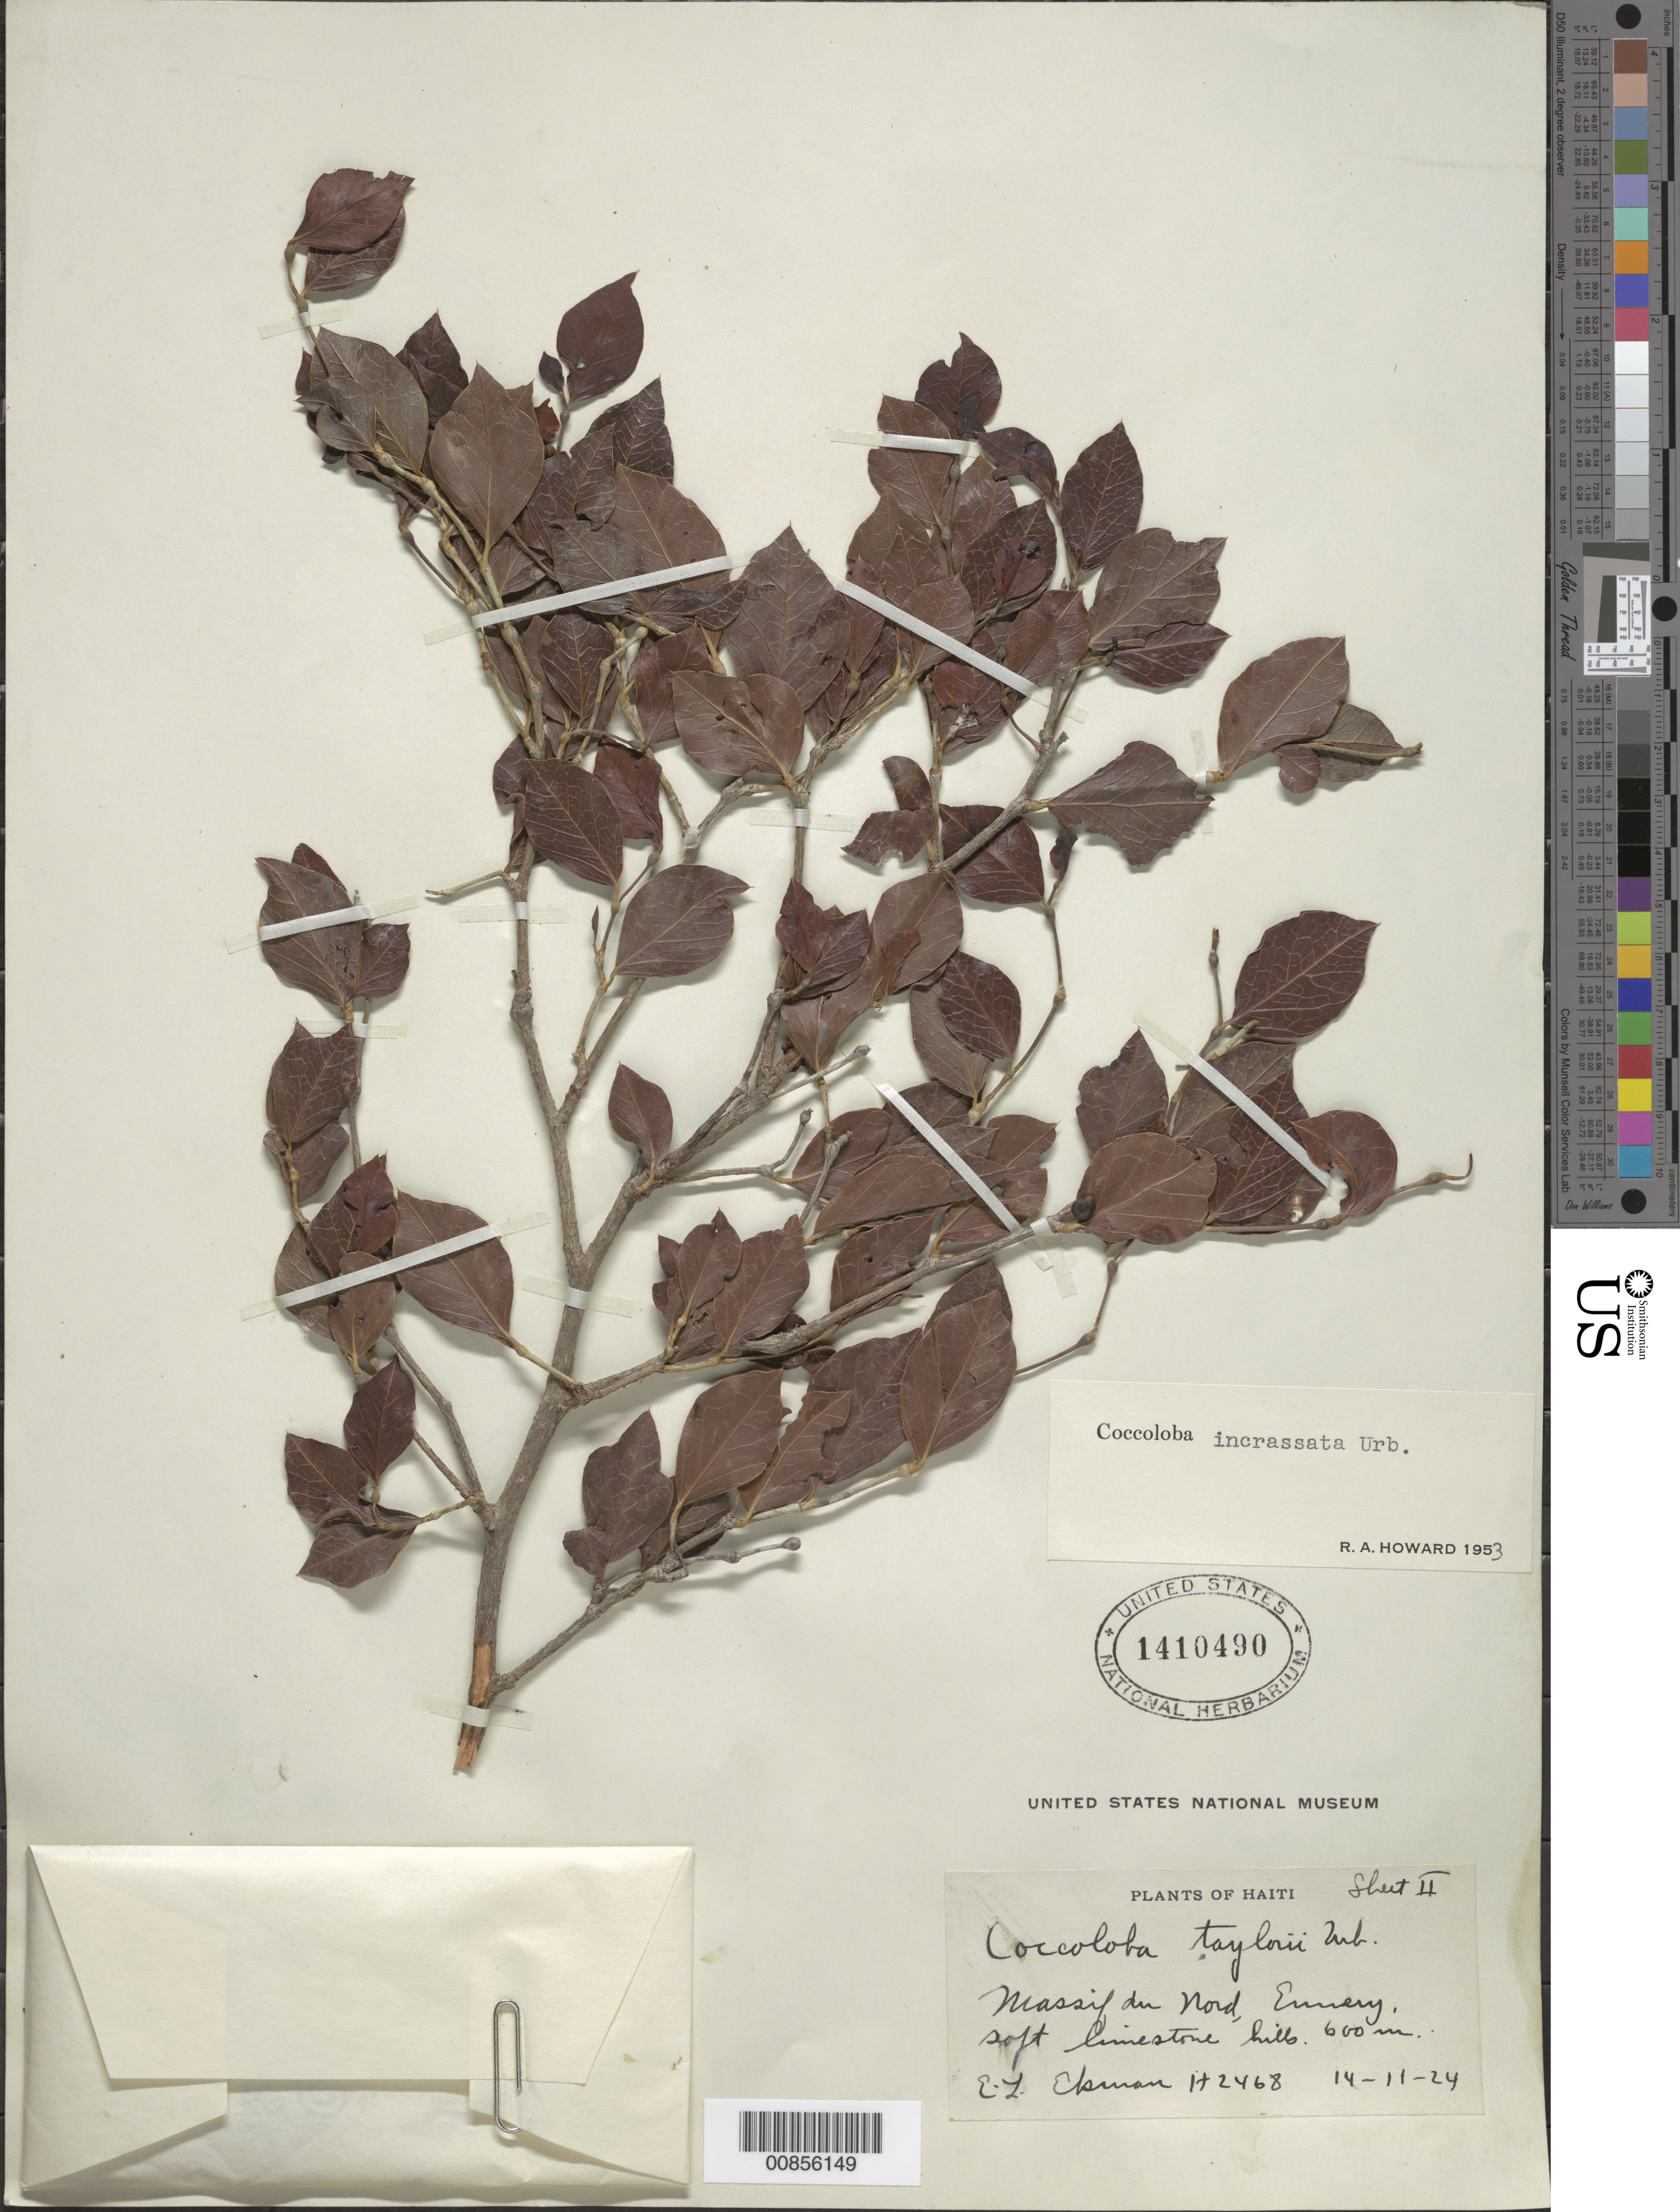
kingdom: Plantae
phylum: Tracheophyta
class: Magnoliopsida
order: Caryophyllales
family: Polygonaceae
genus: Coccoloba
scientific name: Coccoloba incrassata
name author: Urb.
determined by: Howard, R. A.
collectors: E. L. Ekman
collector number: H 2468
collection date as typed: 14 Nov 1924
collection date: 1924-11-14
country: Haiti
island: Hispaniola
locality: Massif du Nord, Ennery.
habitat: Soft limestone hills.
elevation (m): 600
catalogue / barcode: US 1410490